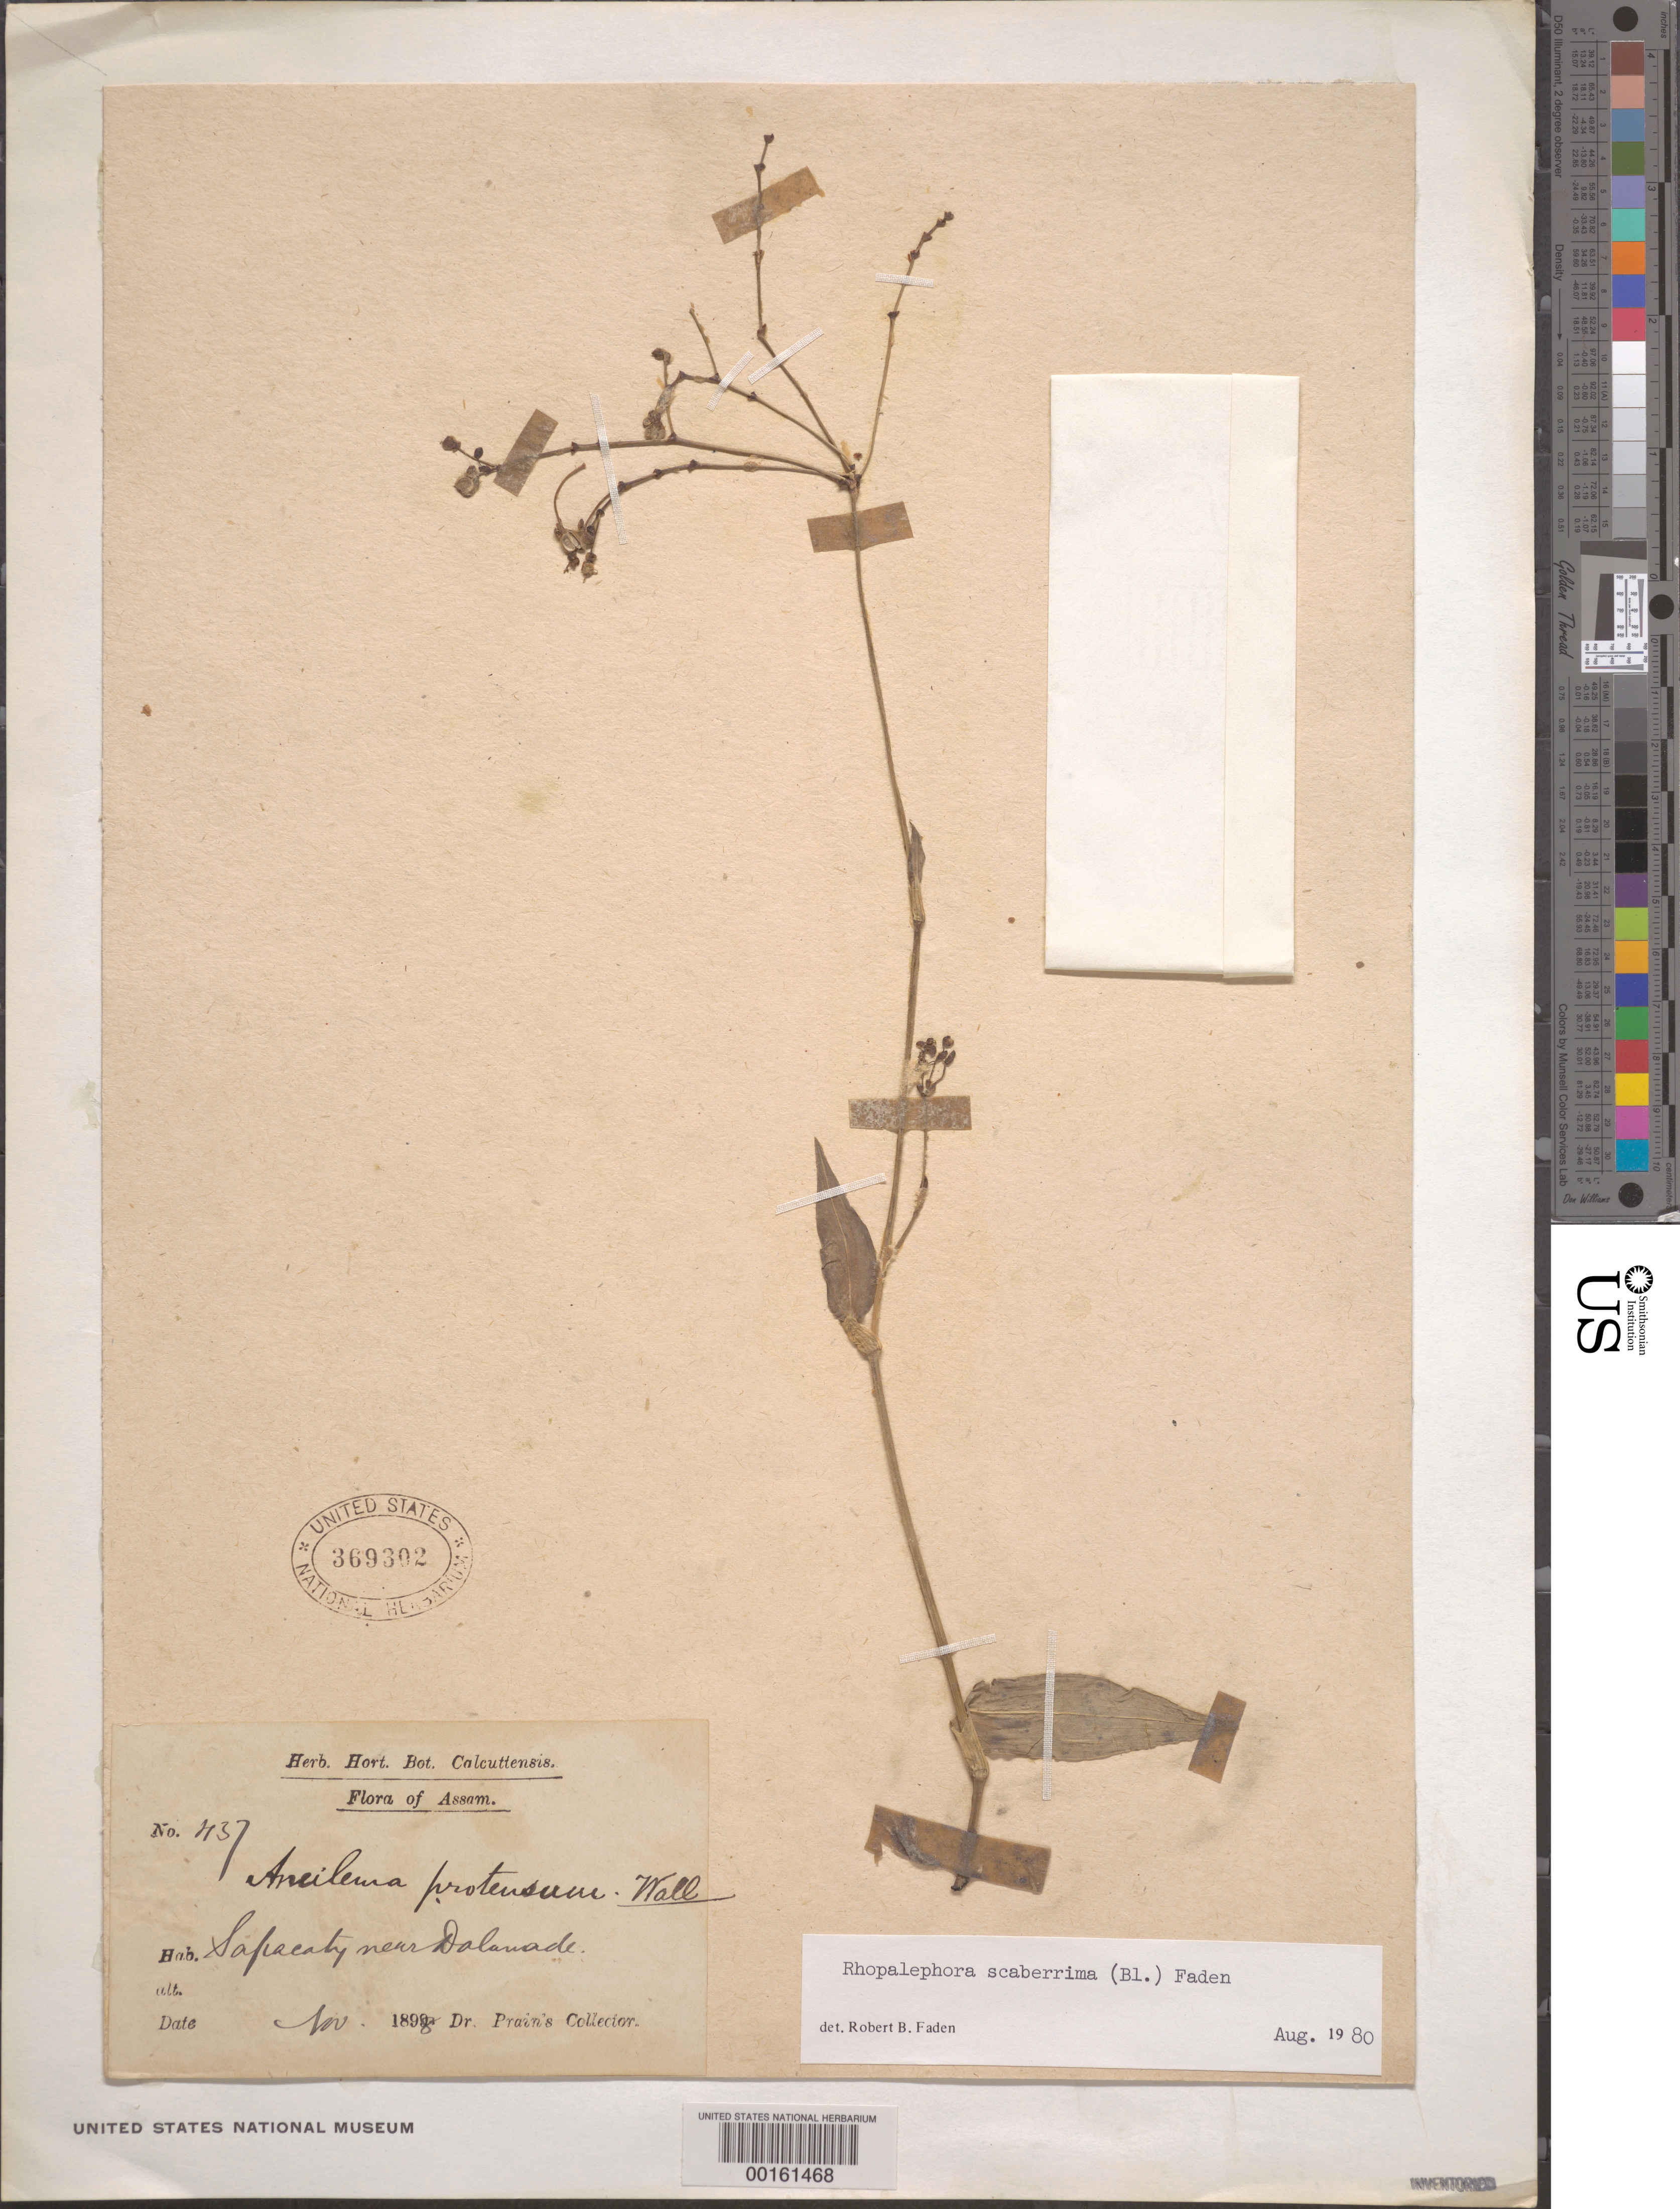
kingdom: Plantae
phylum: Tracheophyta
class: Liliopsida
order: Commelinales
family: Commelinaceae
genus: Rhopalephora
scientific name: Rhopalephora scaberrima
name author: (Blume) Faden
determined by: Faden, Robert B., (US), Smithsonian Institution - National Museum of Natural History (UNITED STATES)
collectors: -- Prain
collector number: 437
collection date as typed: Nov 1898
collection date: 1898-11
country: India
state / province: Assam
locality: Dalawade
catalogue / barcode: US 369302